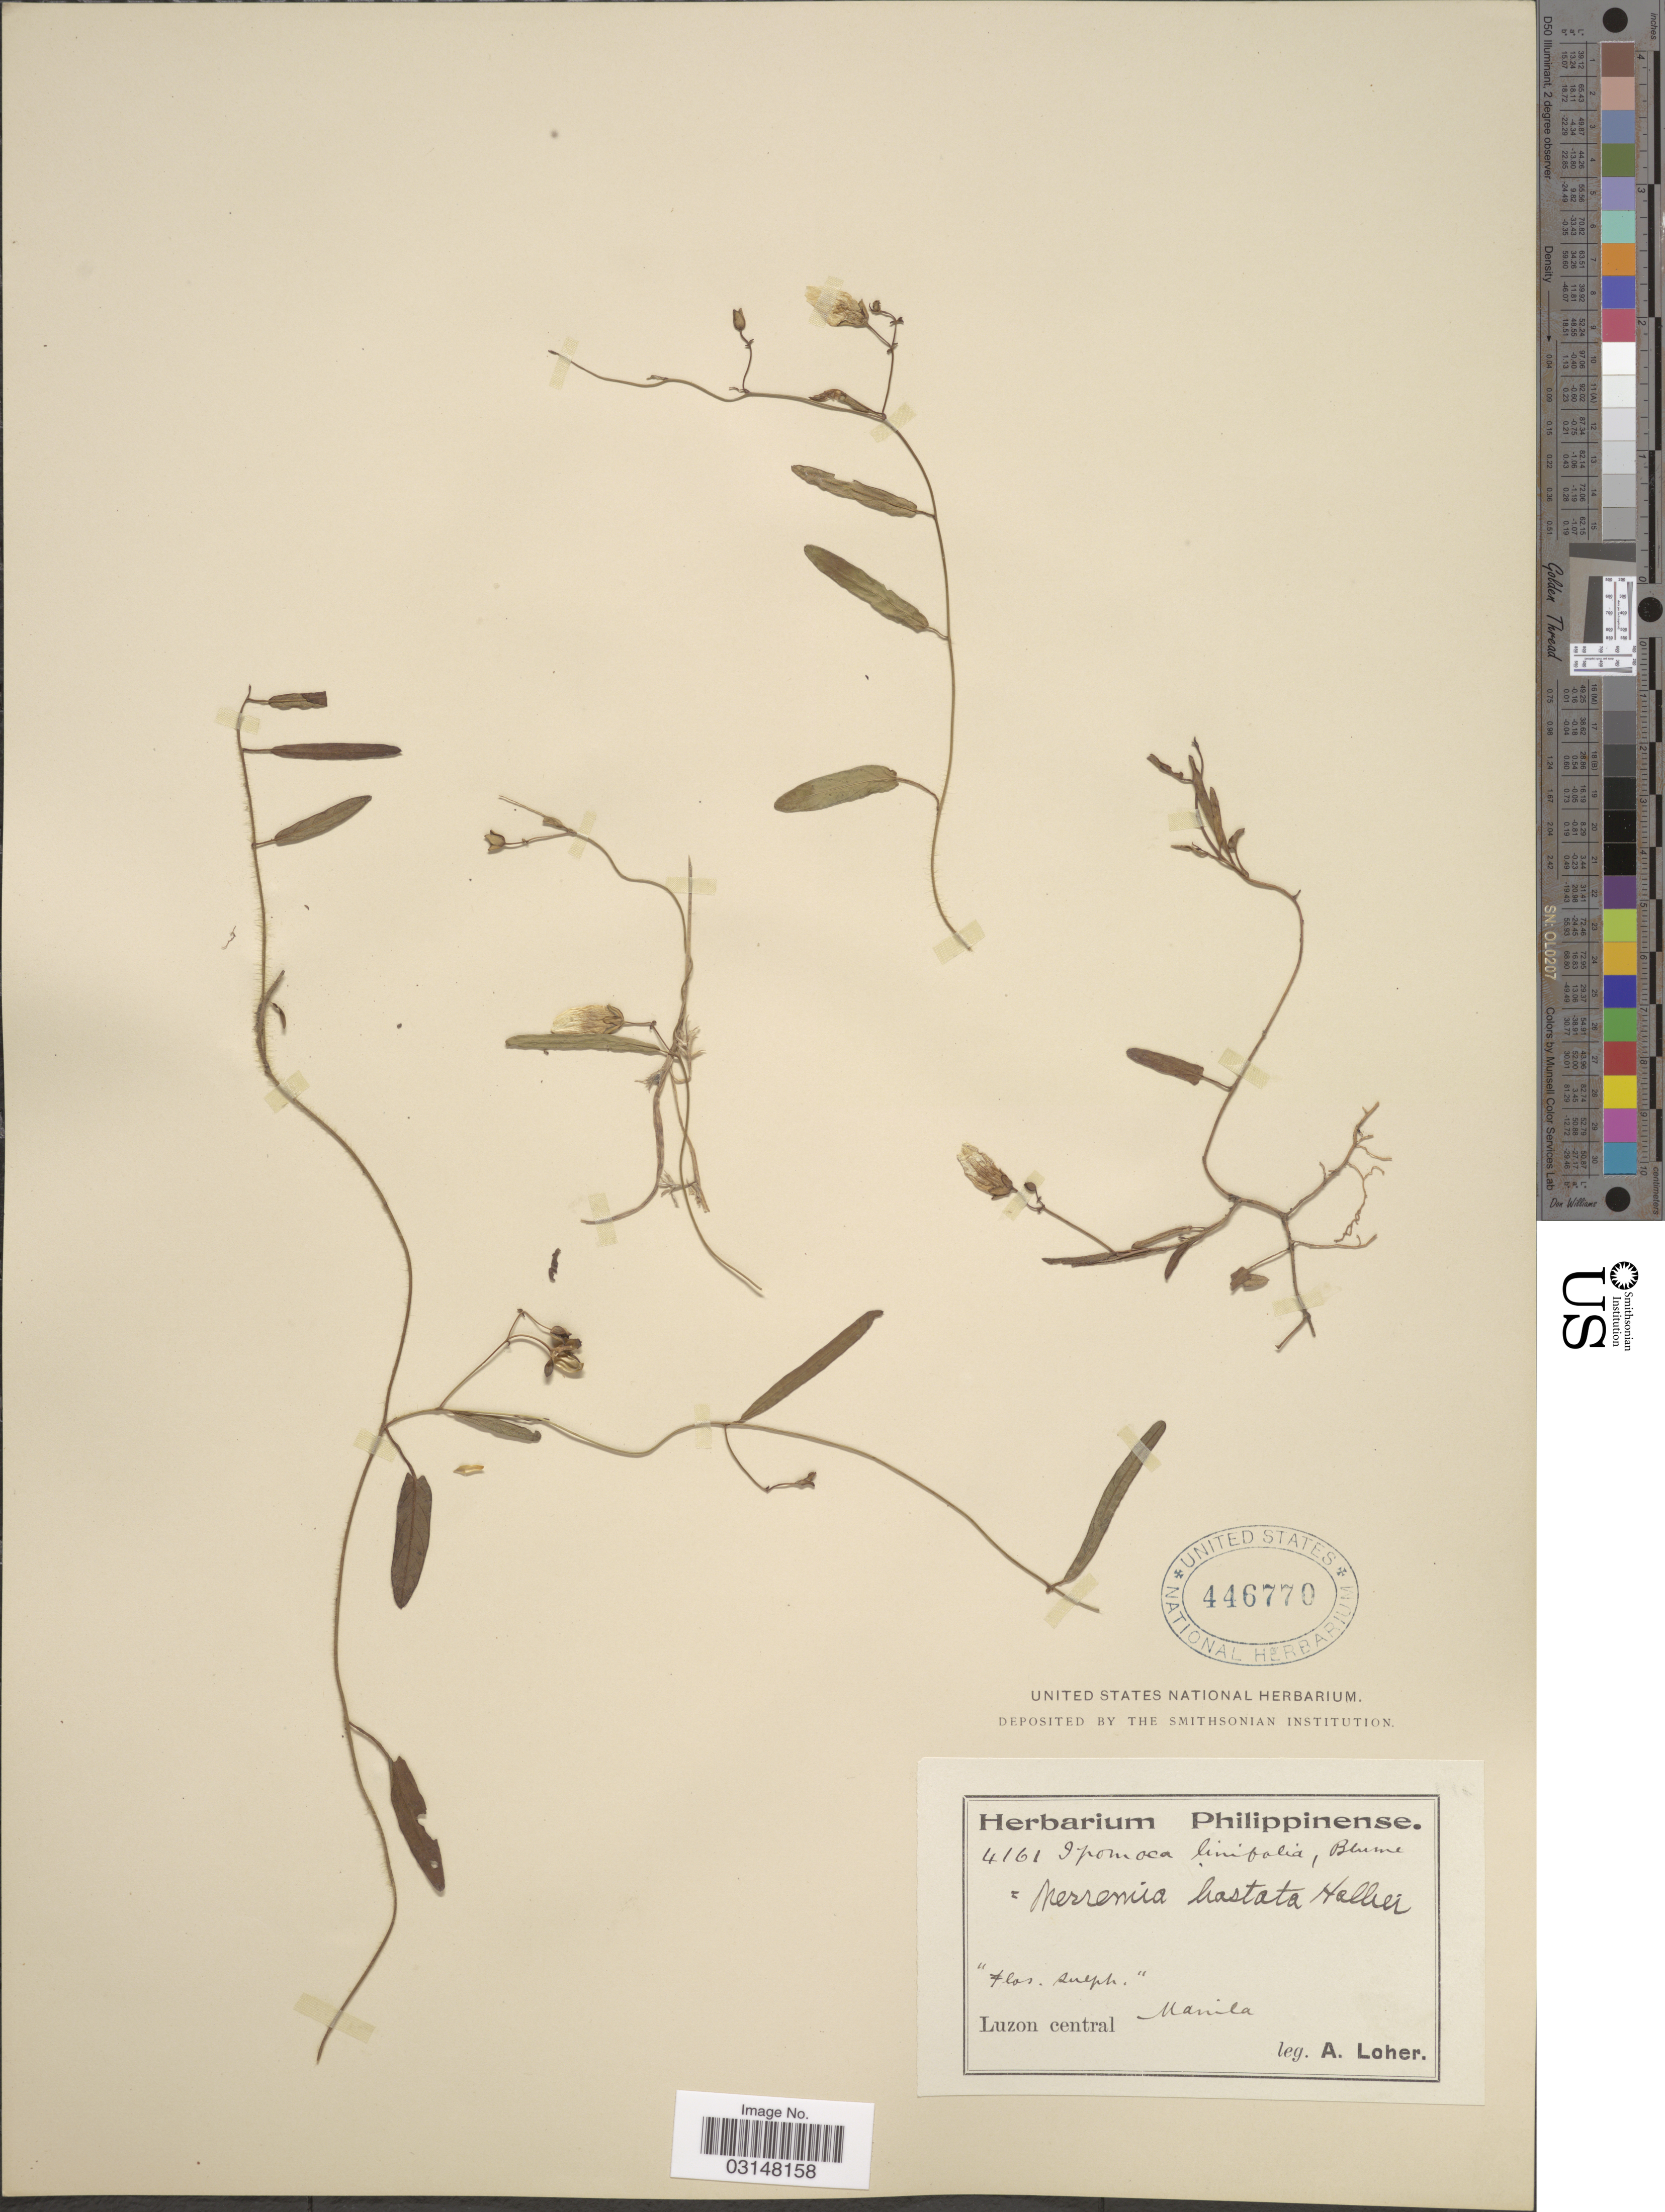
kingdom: Plantae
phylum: Tracheophyta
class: Magnoliopsida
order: Solanales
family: Convolvulaceae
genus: Merremia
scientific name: Merremia hirta var. hirta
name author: (L.) Merr.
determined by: Strong, Mark T., (BOT), Smithsonian Institution - National Museum of Natural History (UNITED STATES)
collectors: A. Loher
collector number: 4161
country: Philippines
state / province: Central Luzon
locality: Luzon central, Manila.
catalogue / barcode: US 446770